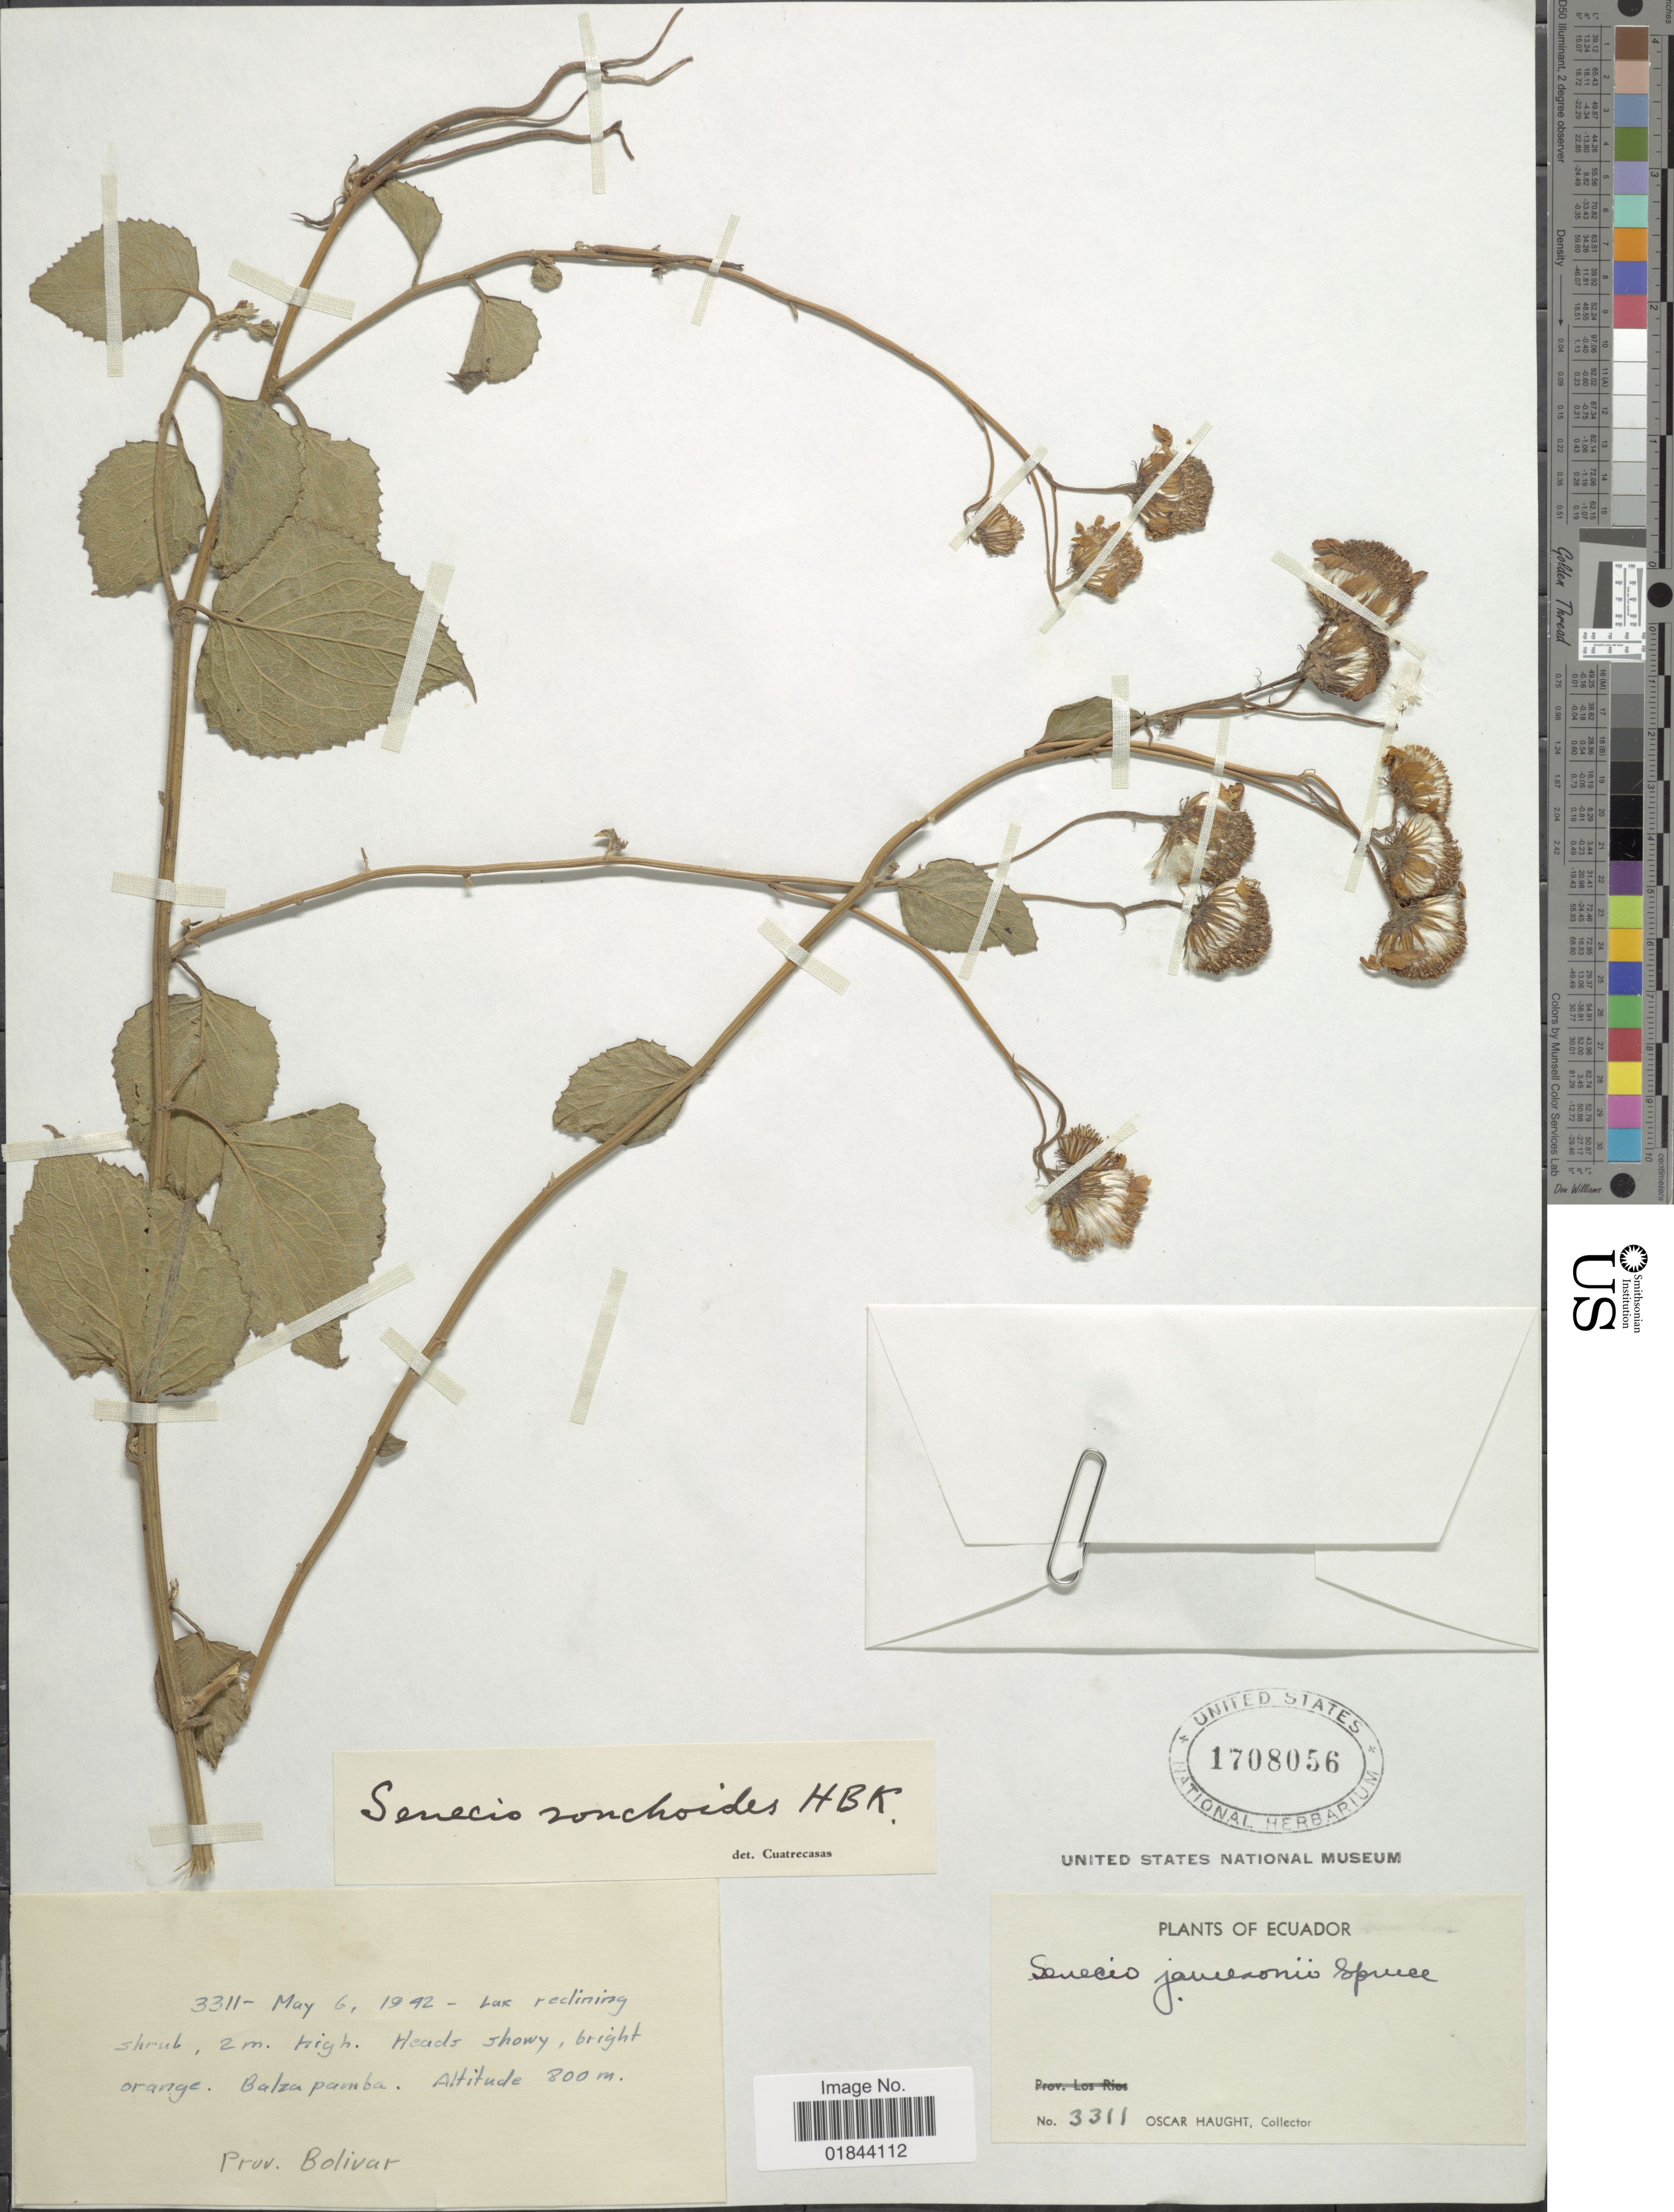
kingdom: Plantae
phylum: Tracheophyta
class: Magnoliopsida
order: Asterales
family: Asteraceae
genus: Pseudogynoxys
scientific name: Pseudogynoxys sonchoides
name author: (Kunth) Cuatrec.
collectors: O. L. Haught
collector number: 3311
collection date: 1942-05-06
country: Colombia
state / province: Bolívar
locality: Balza pamba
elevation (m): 800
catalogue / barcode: US 1708056